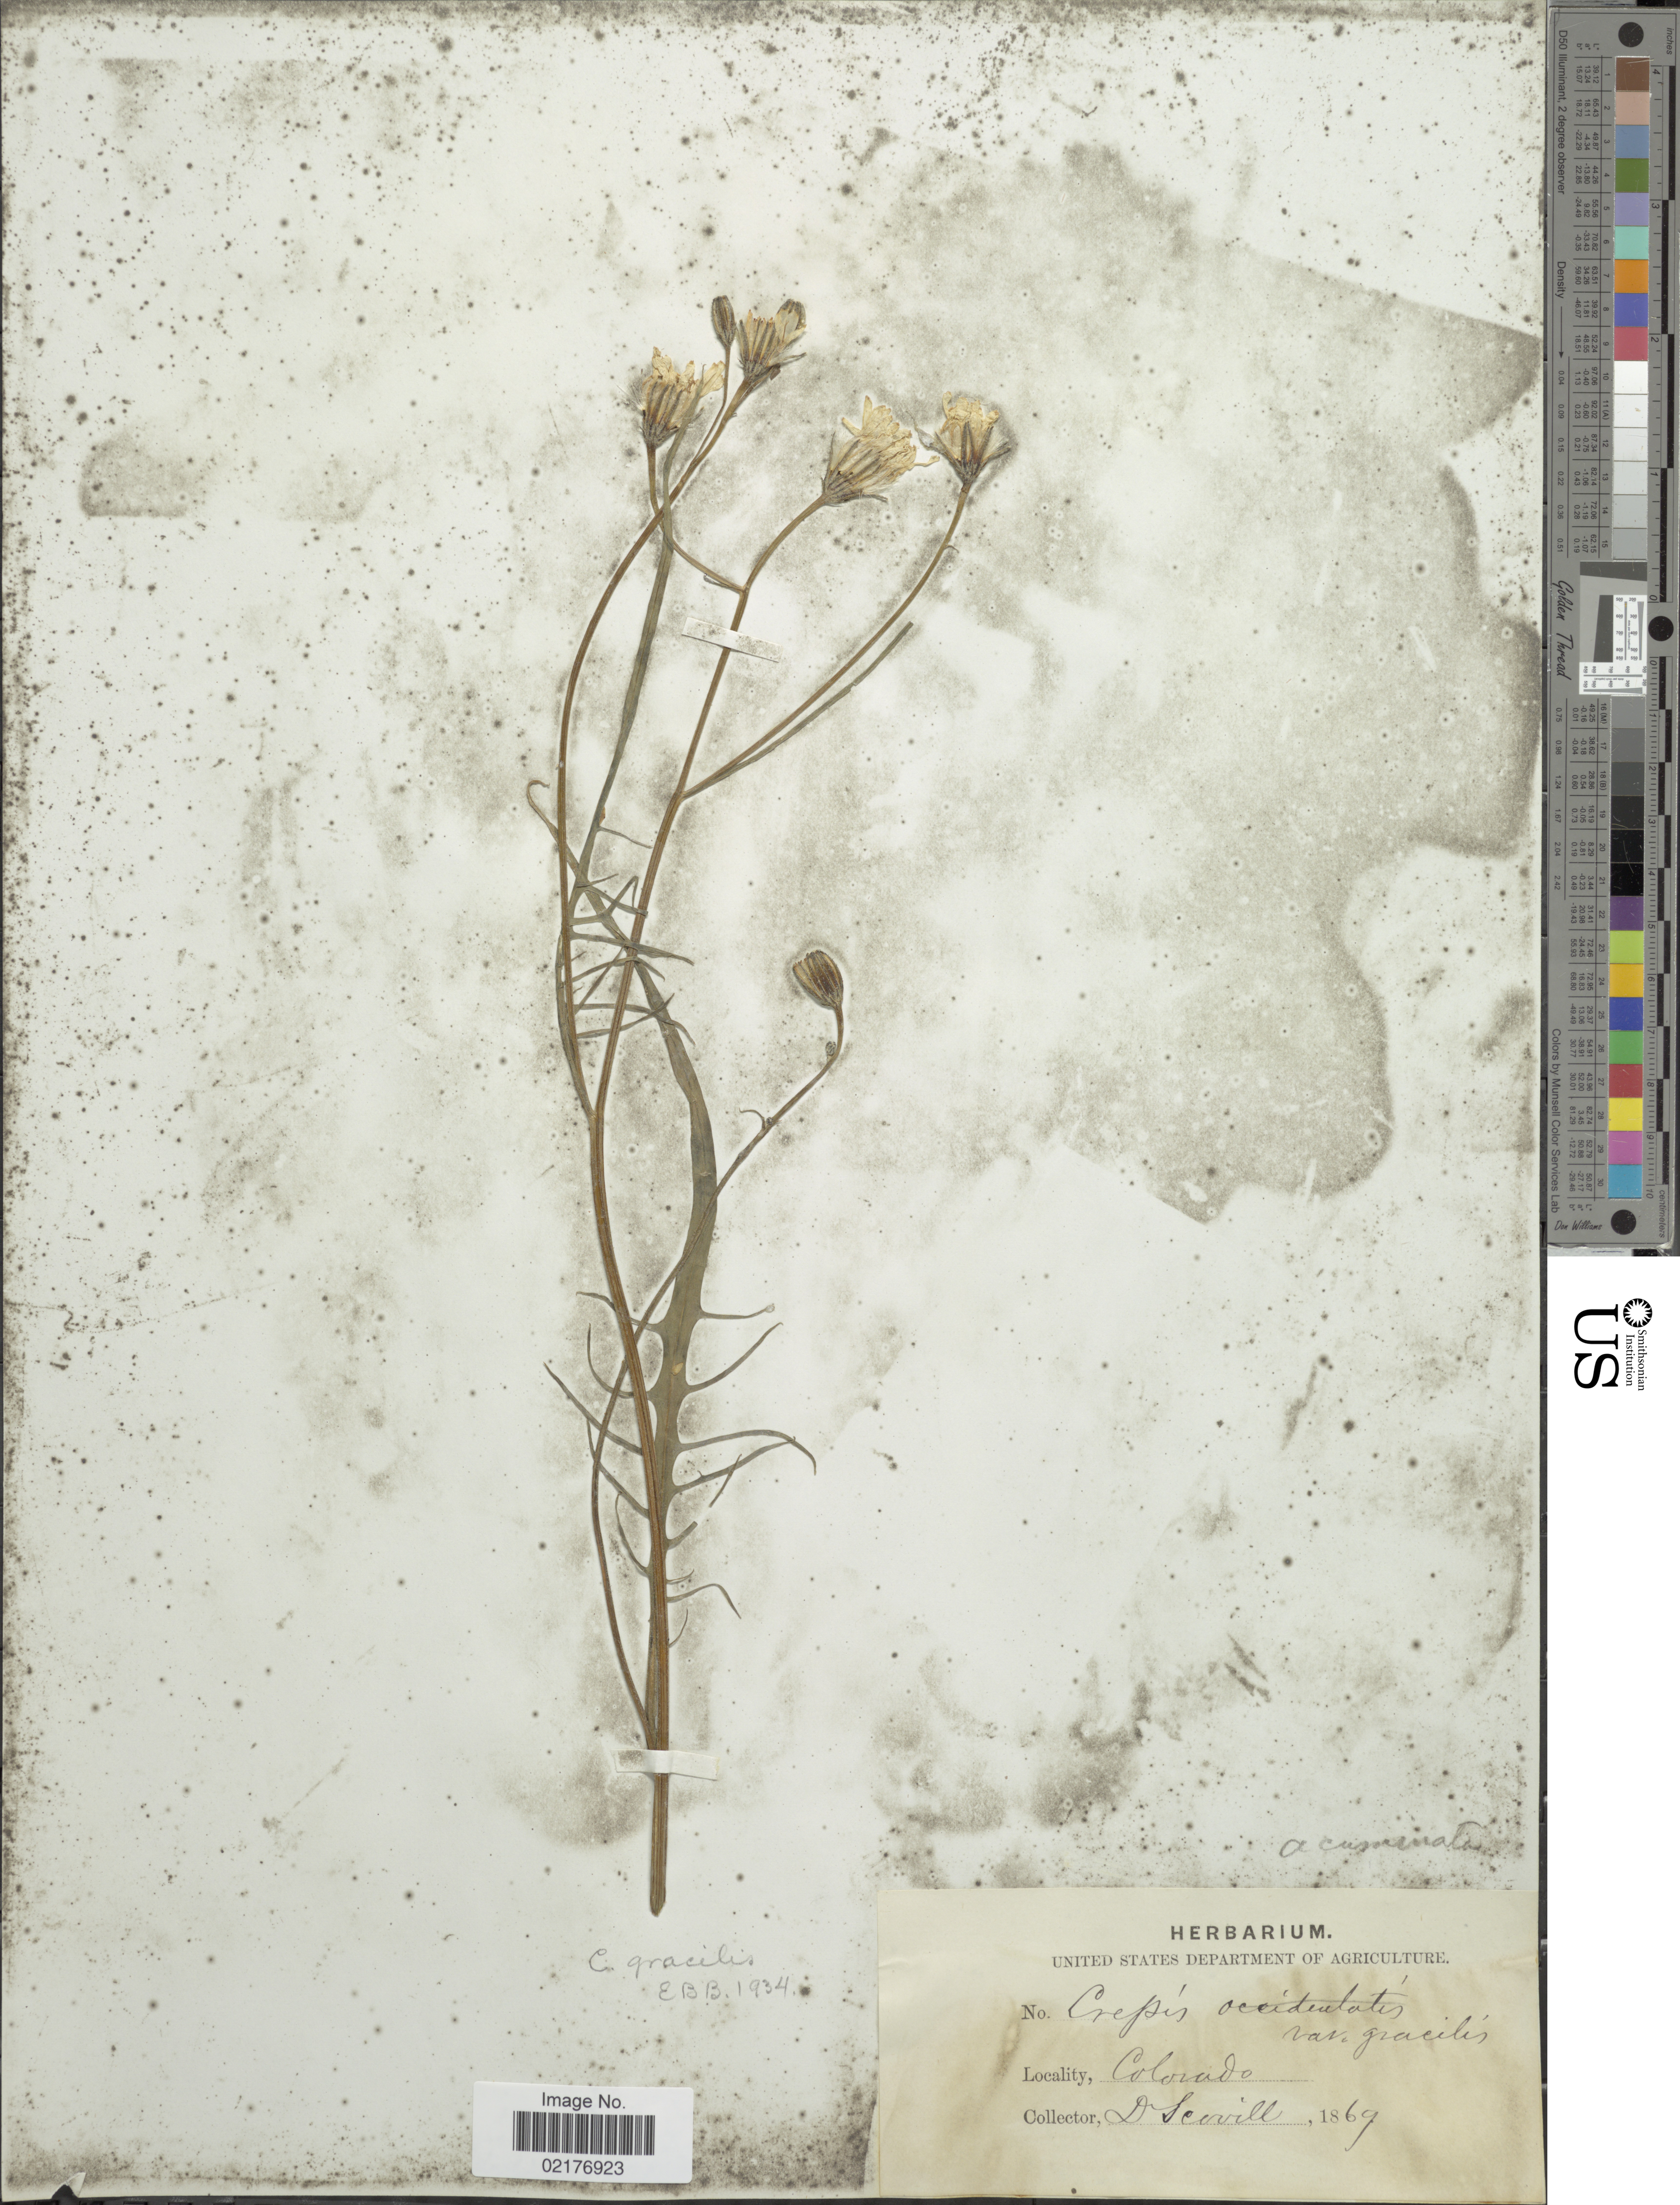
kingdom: Plantae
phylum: Tracheophyta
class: Magnoliopsida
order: Asterales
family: Asteraceae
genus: Crepis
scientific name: Crepis atribarba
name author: A. Heller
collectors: -- Scoville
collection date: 1869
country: United States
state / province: Colorado